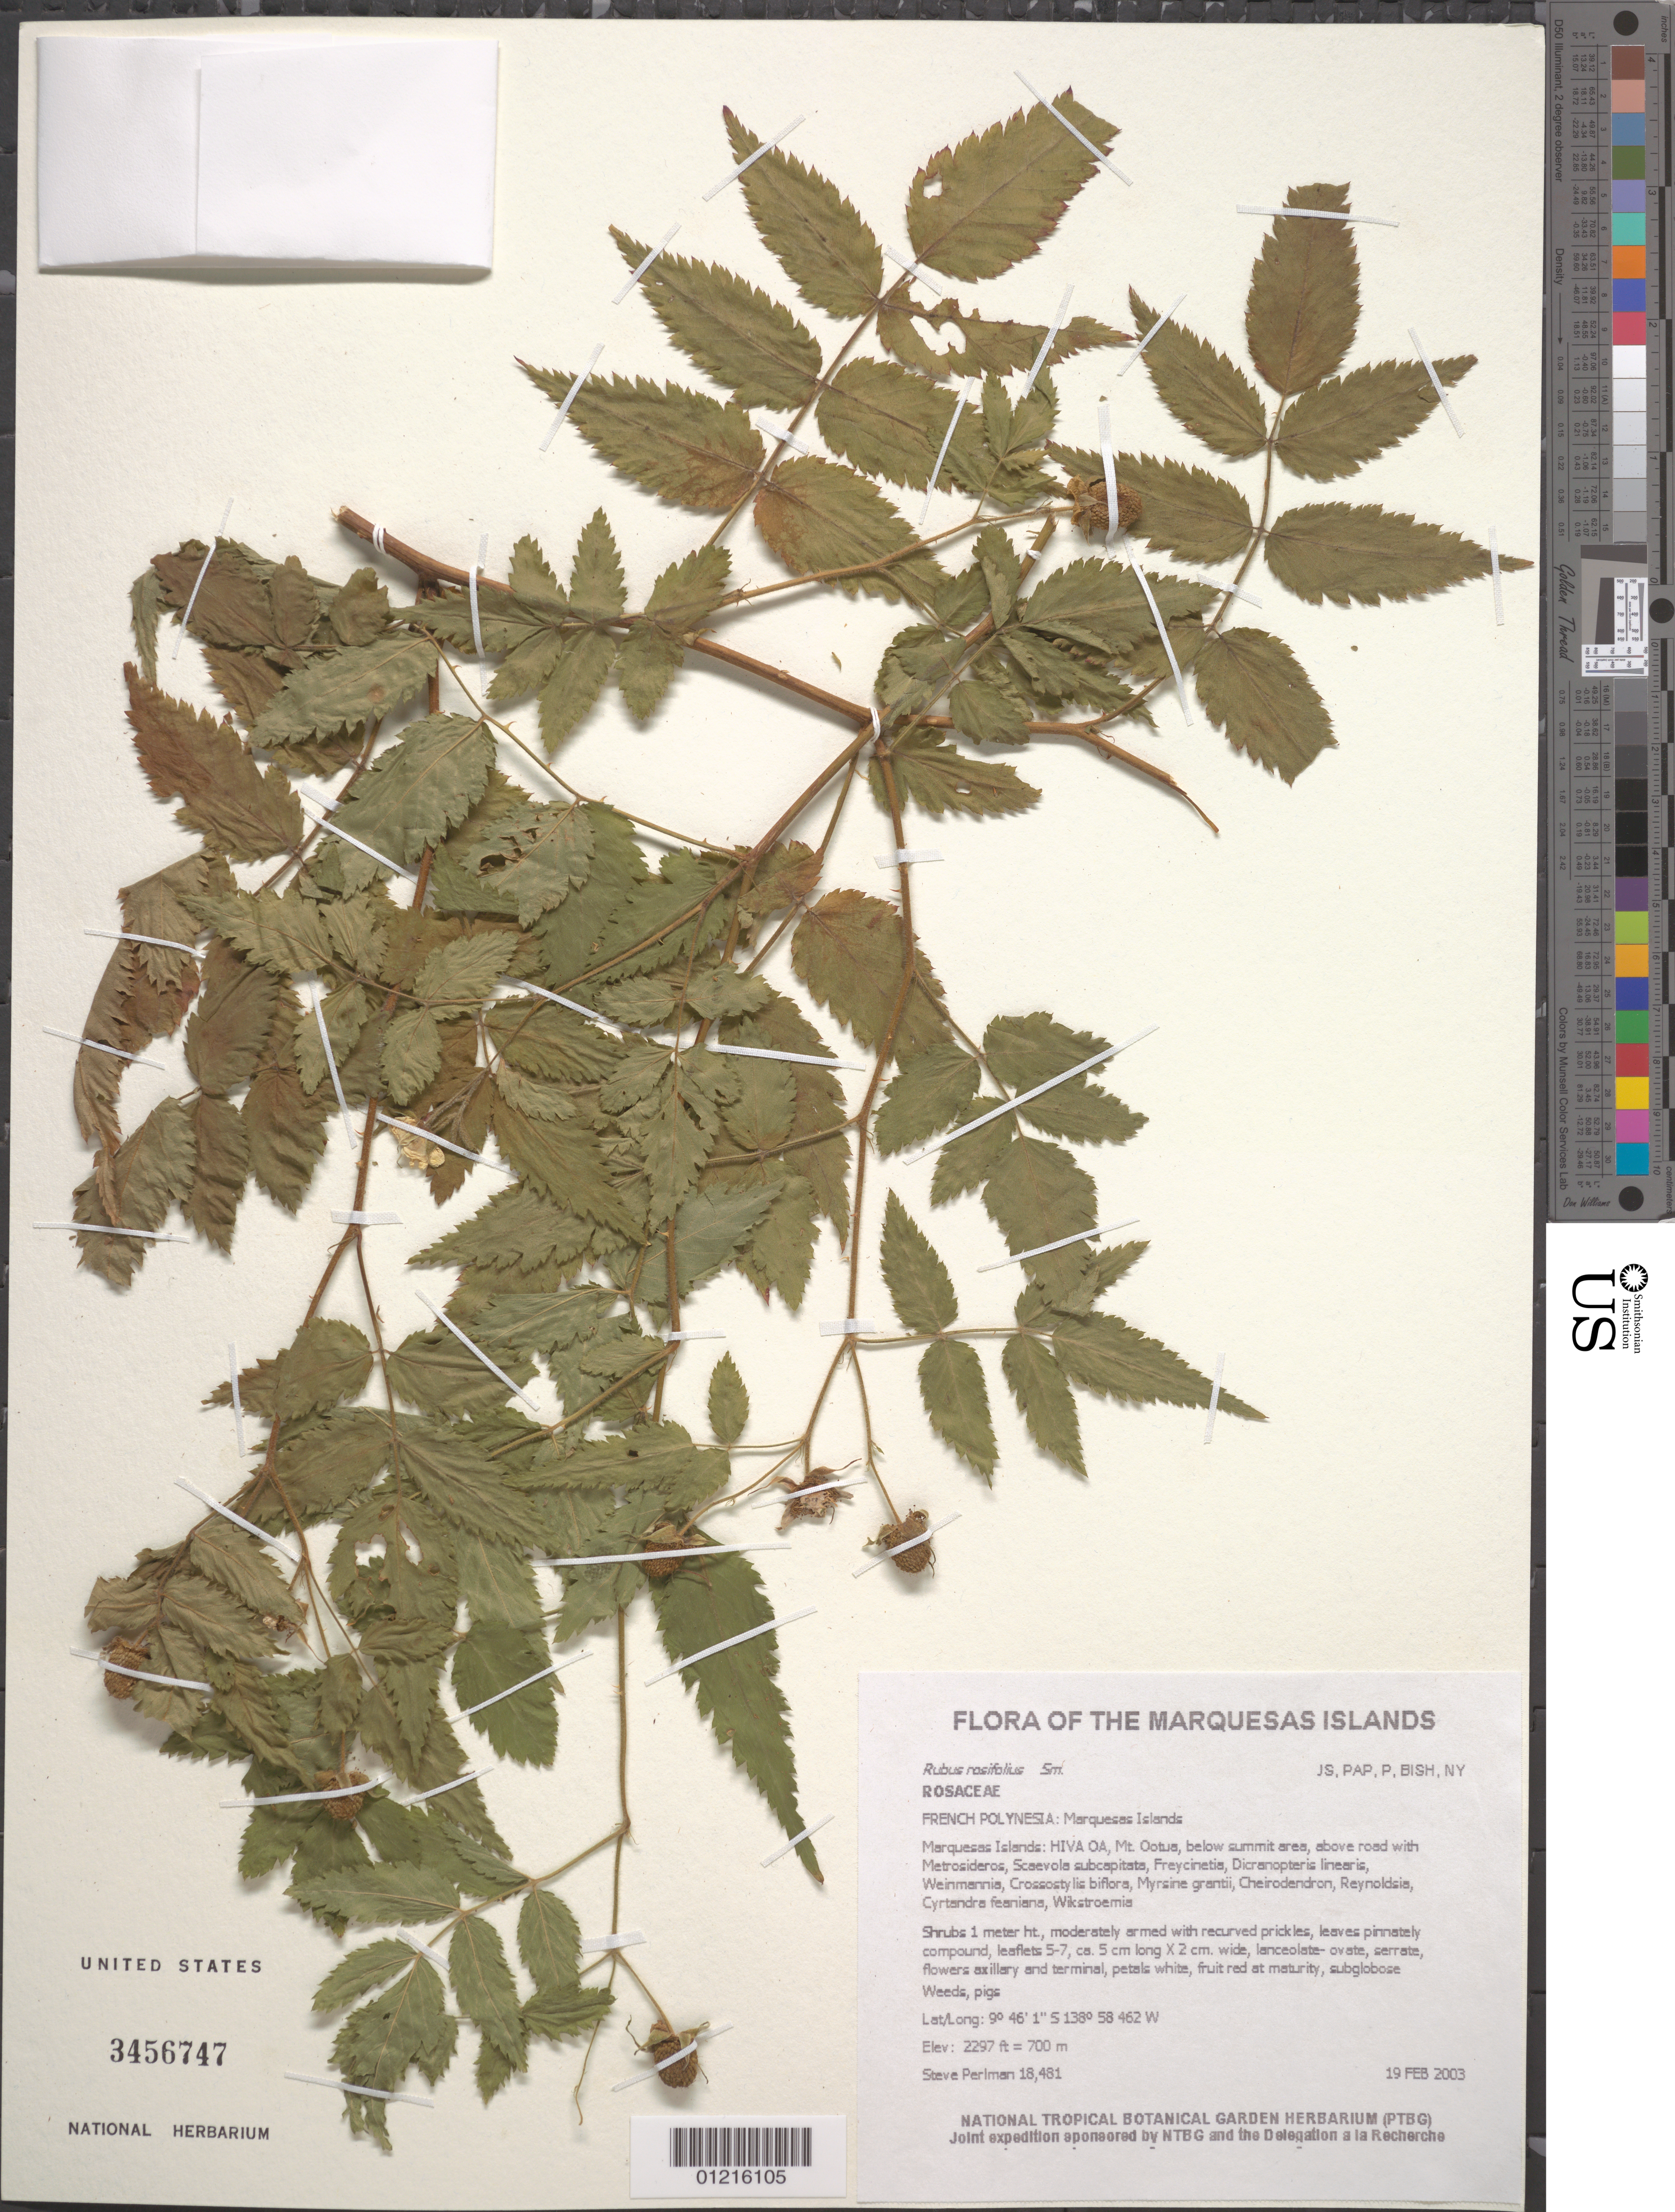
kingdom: Plantae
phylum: Tracheophyta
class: Magnoliopsida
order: Rosales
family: Rosaceae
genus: Rubus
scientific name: Rubus rosaefolius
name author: Sm.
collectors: S. P. Perlman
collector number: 18481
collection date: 2003-02-19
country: French Polynesia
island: Hiva Oa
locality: Mt. Ootua, below summit area, above road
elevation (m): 700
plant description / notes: Weeds, pigs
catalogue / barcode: US 3456747